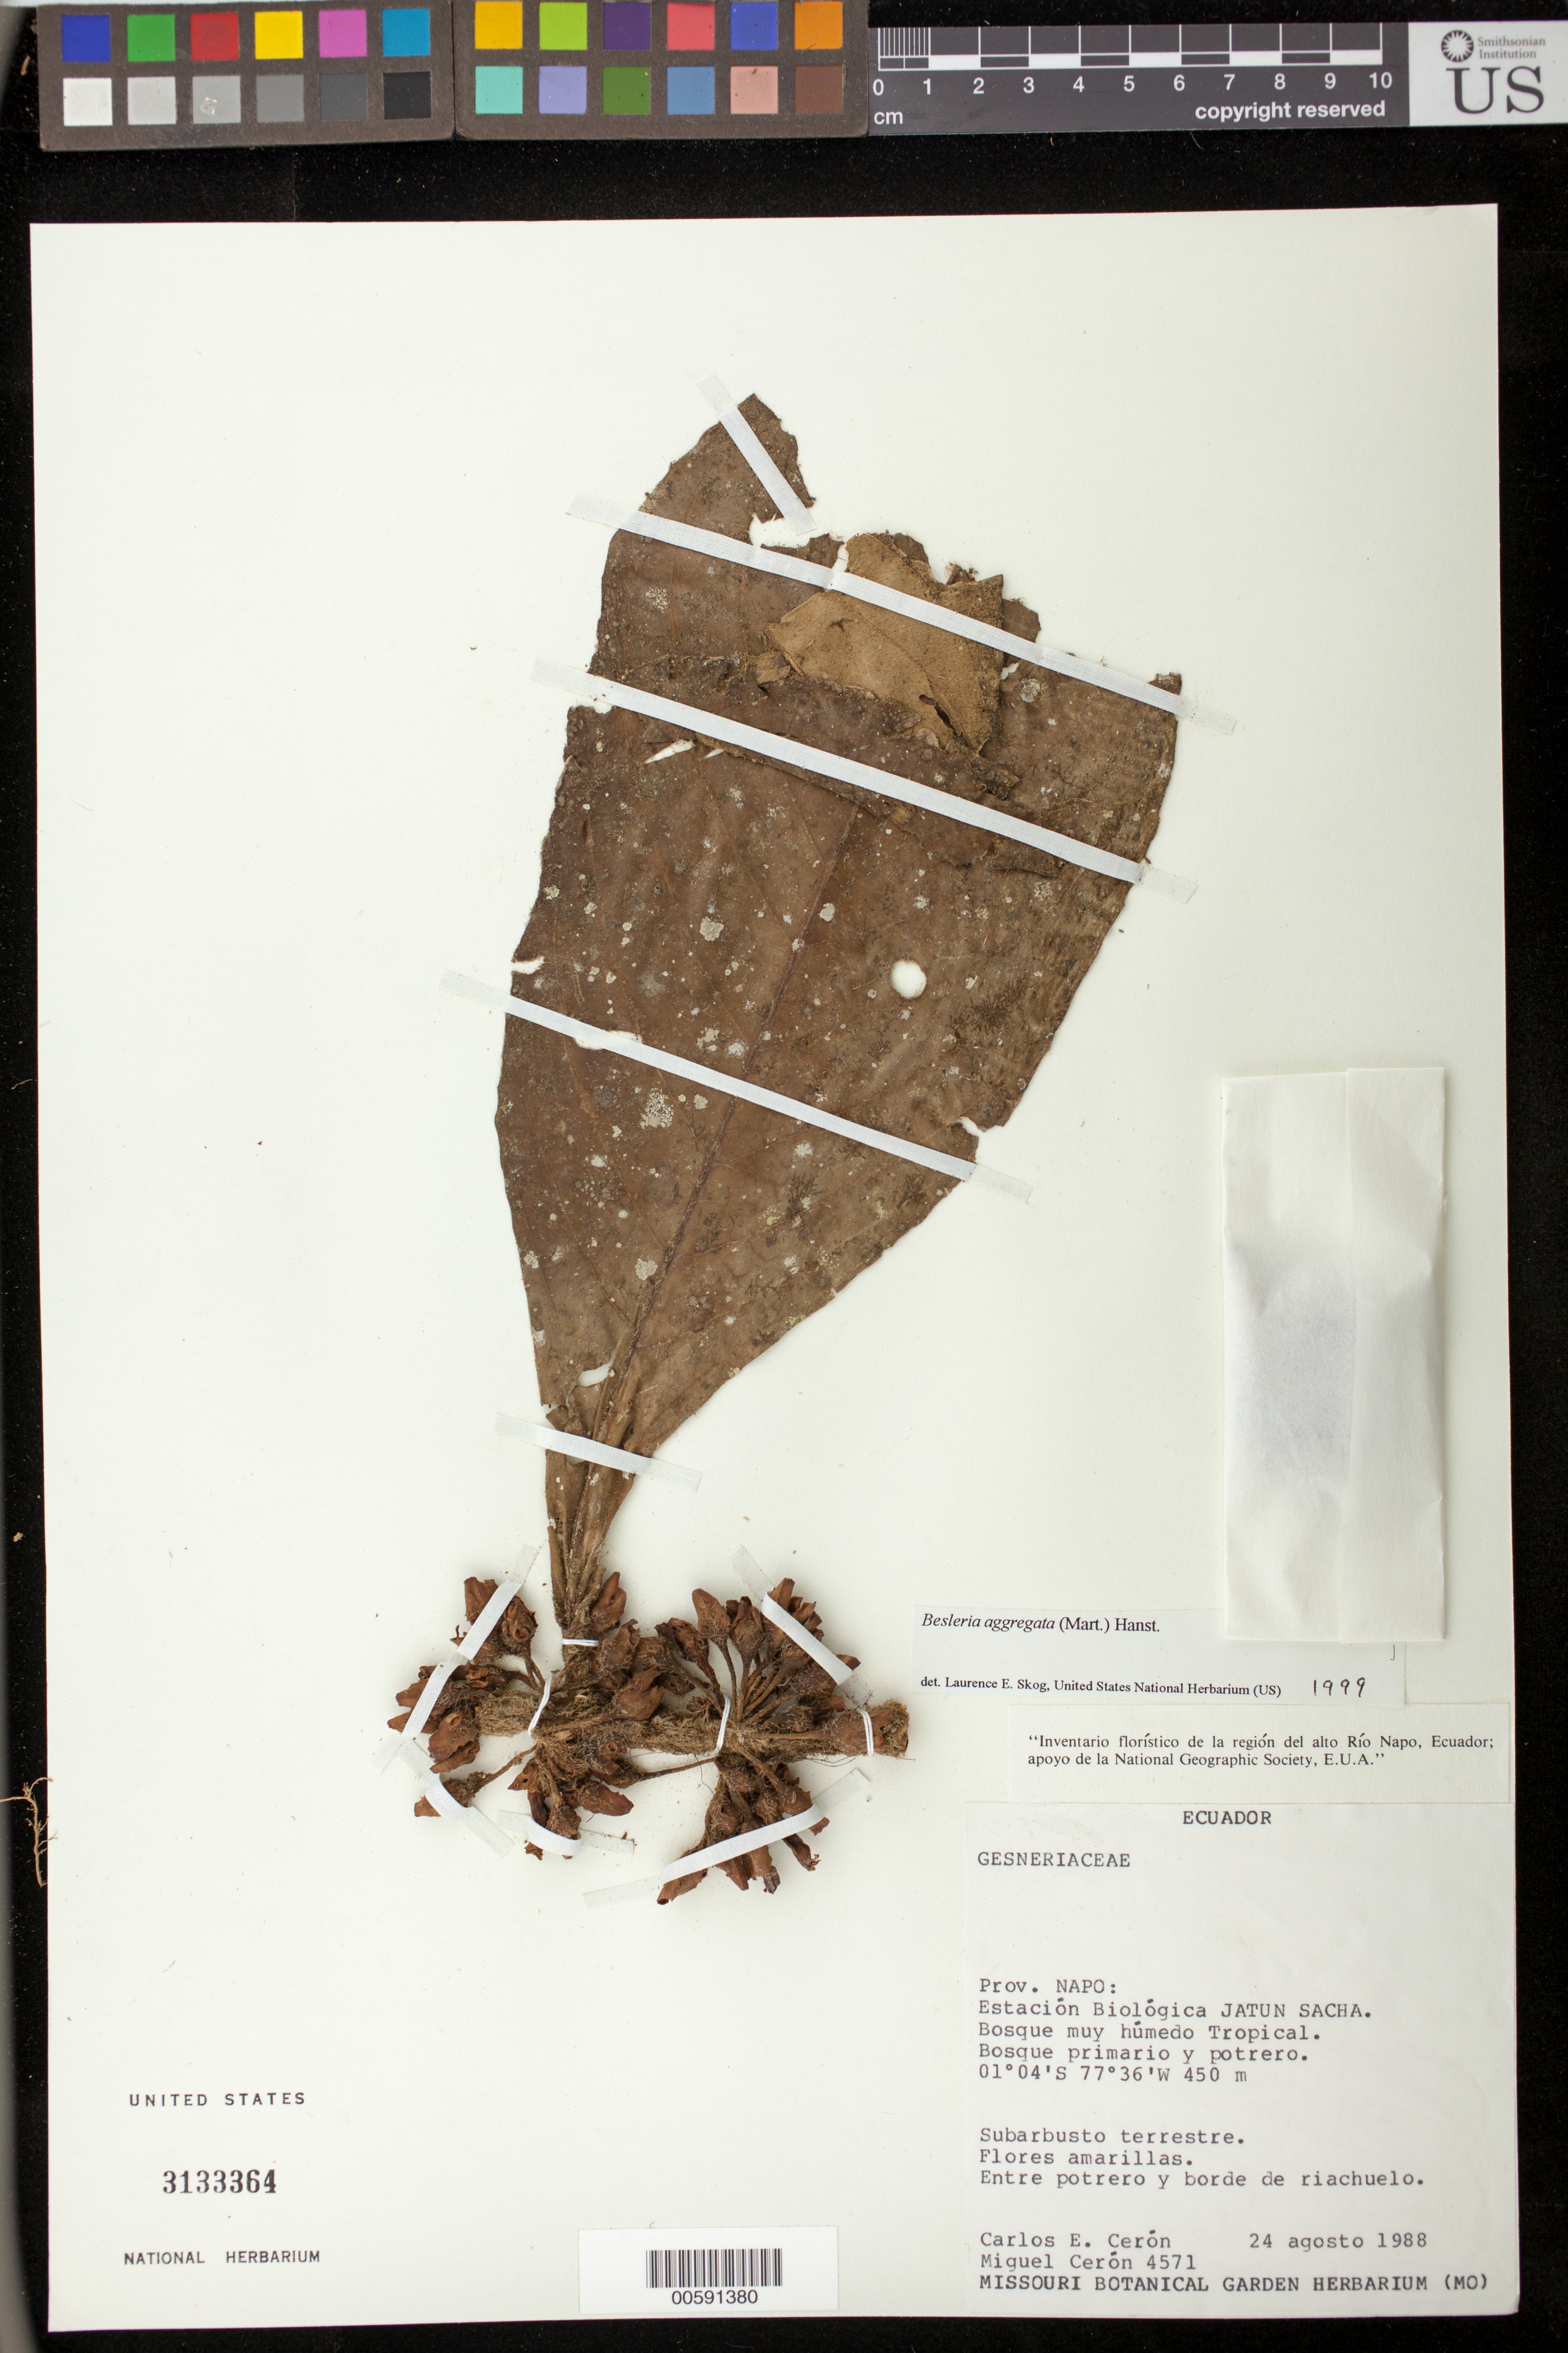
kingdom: Plantae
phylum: Tracheophyta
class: Magnoliopsida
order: Lamiales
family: Gesneriaceae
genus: Besleria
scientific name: Besleria aggregata var. aggregata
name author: (Mart.) Hanst.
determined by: Skog, Laurence E.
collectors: C. E. Cerón M. & M. Cerón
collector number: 4571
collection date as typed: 24 Aug 1988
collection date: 1988-08-24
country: Ecuador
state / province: Napo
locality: Estación Biológica Jatun Sacha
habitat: Bosque muy húmedo tropical; bosque primario y potrero; entre potrero y borde de riachuelo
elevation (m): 450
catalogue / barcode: US 3133364